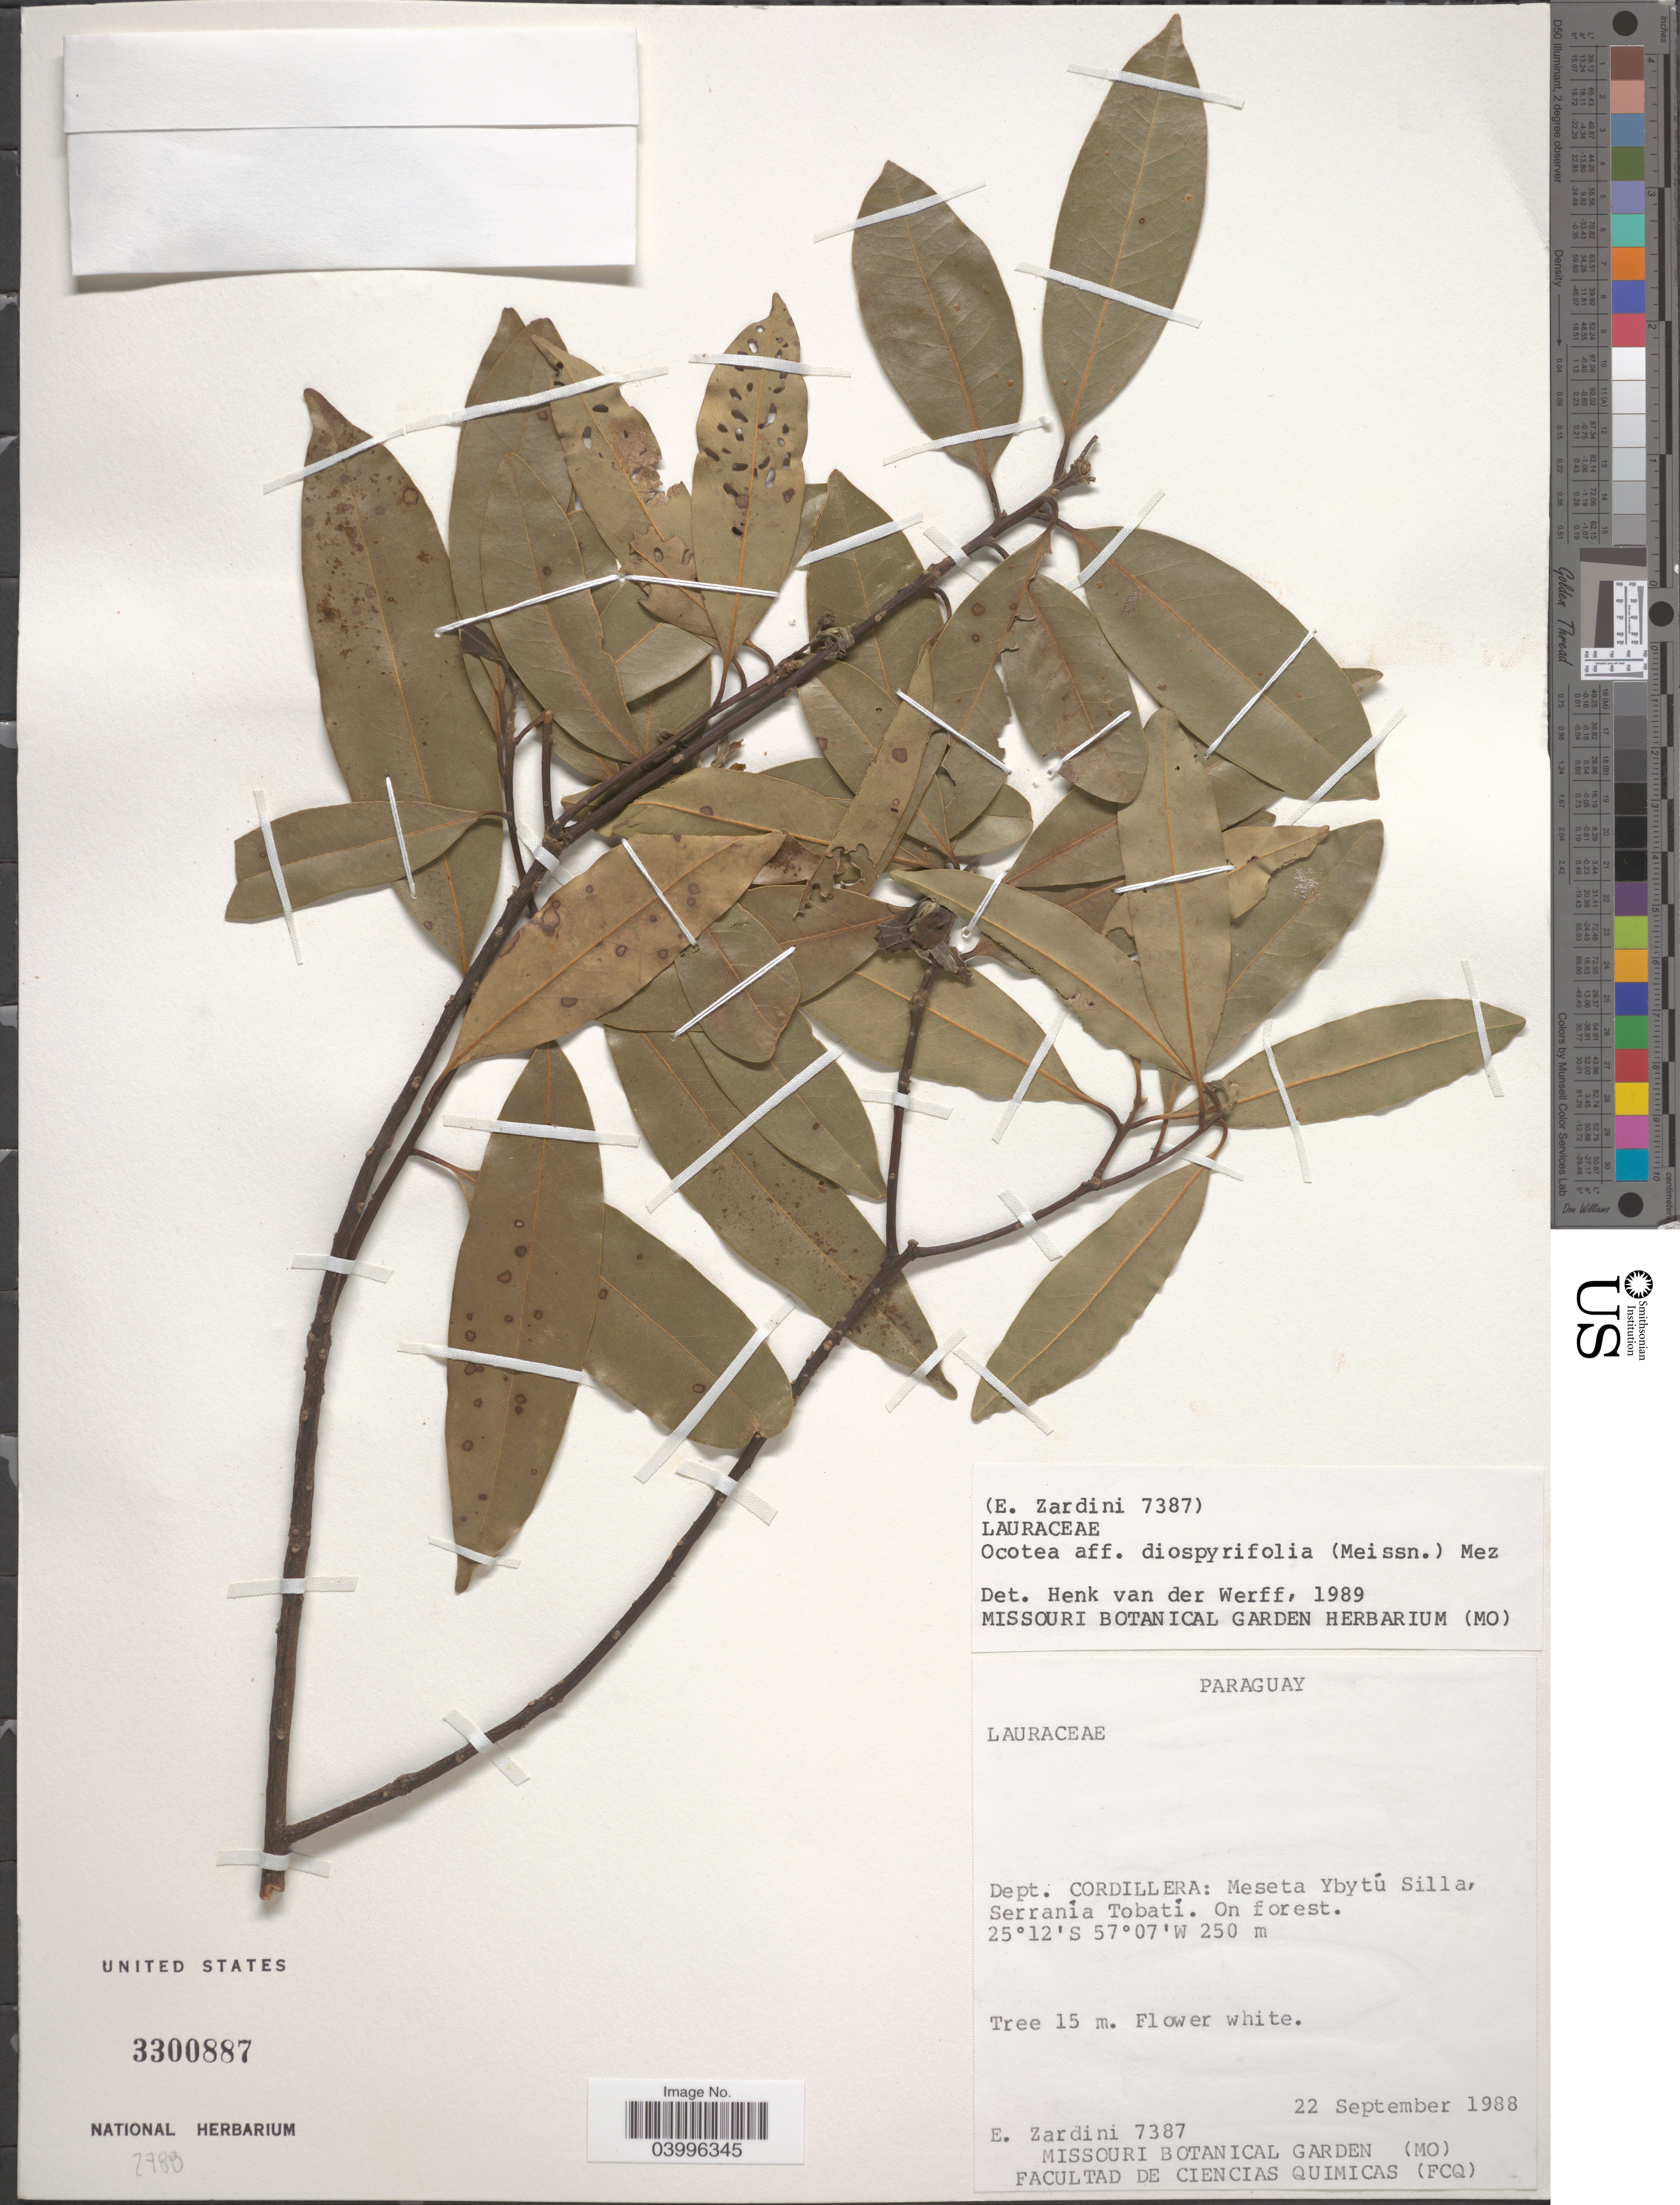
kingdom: Plantae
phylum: Tracheophyta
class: Magnoliopsida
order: Laurales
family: Lauraceae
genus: Ocotea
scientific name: Ocotea diospyrifolia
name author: (Meisn.) Mez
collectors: E. Zardini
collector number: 7387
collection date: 1988-09-22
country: Paraguay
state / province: Cordillera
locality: Dept. Cordillera: Meseta Ybytú Silla, Serrania Tobati. On forest.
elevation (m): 250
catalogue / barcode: US 3300887